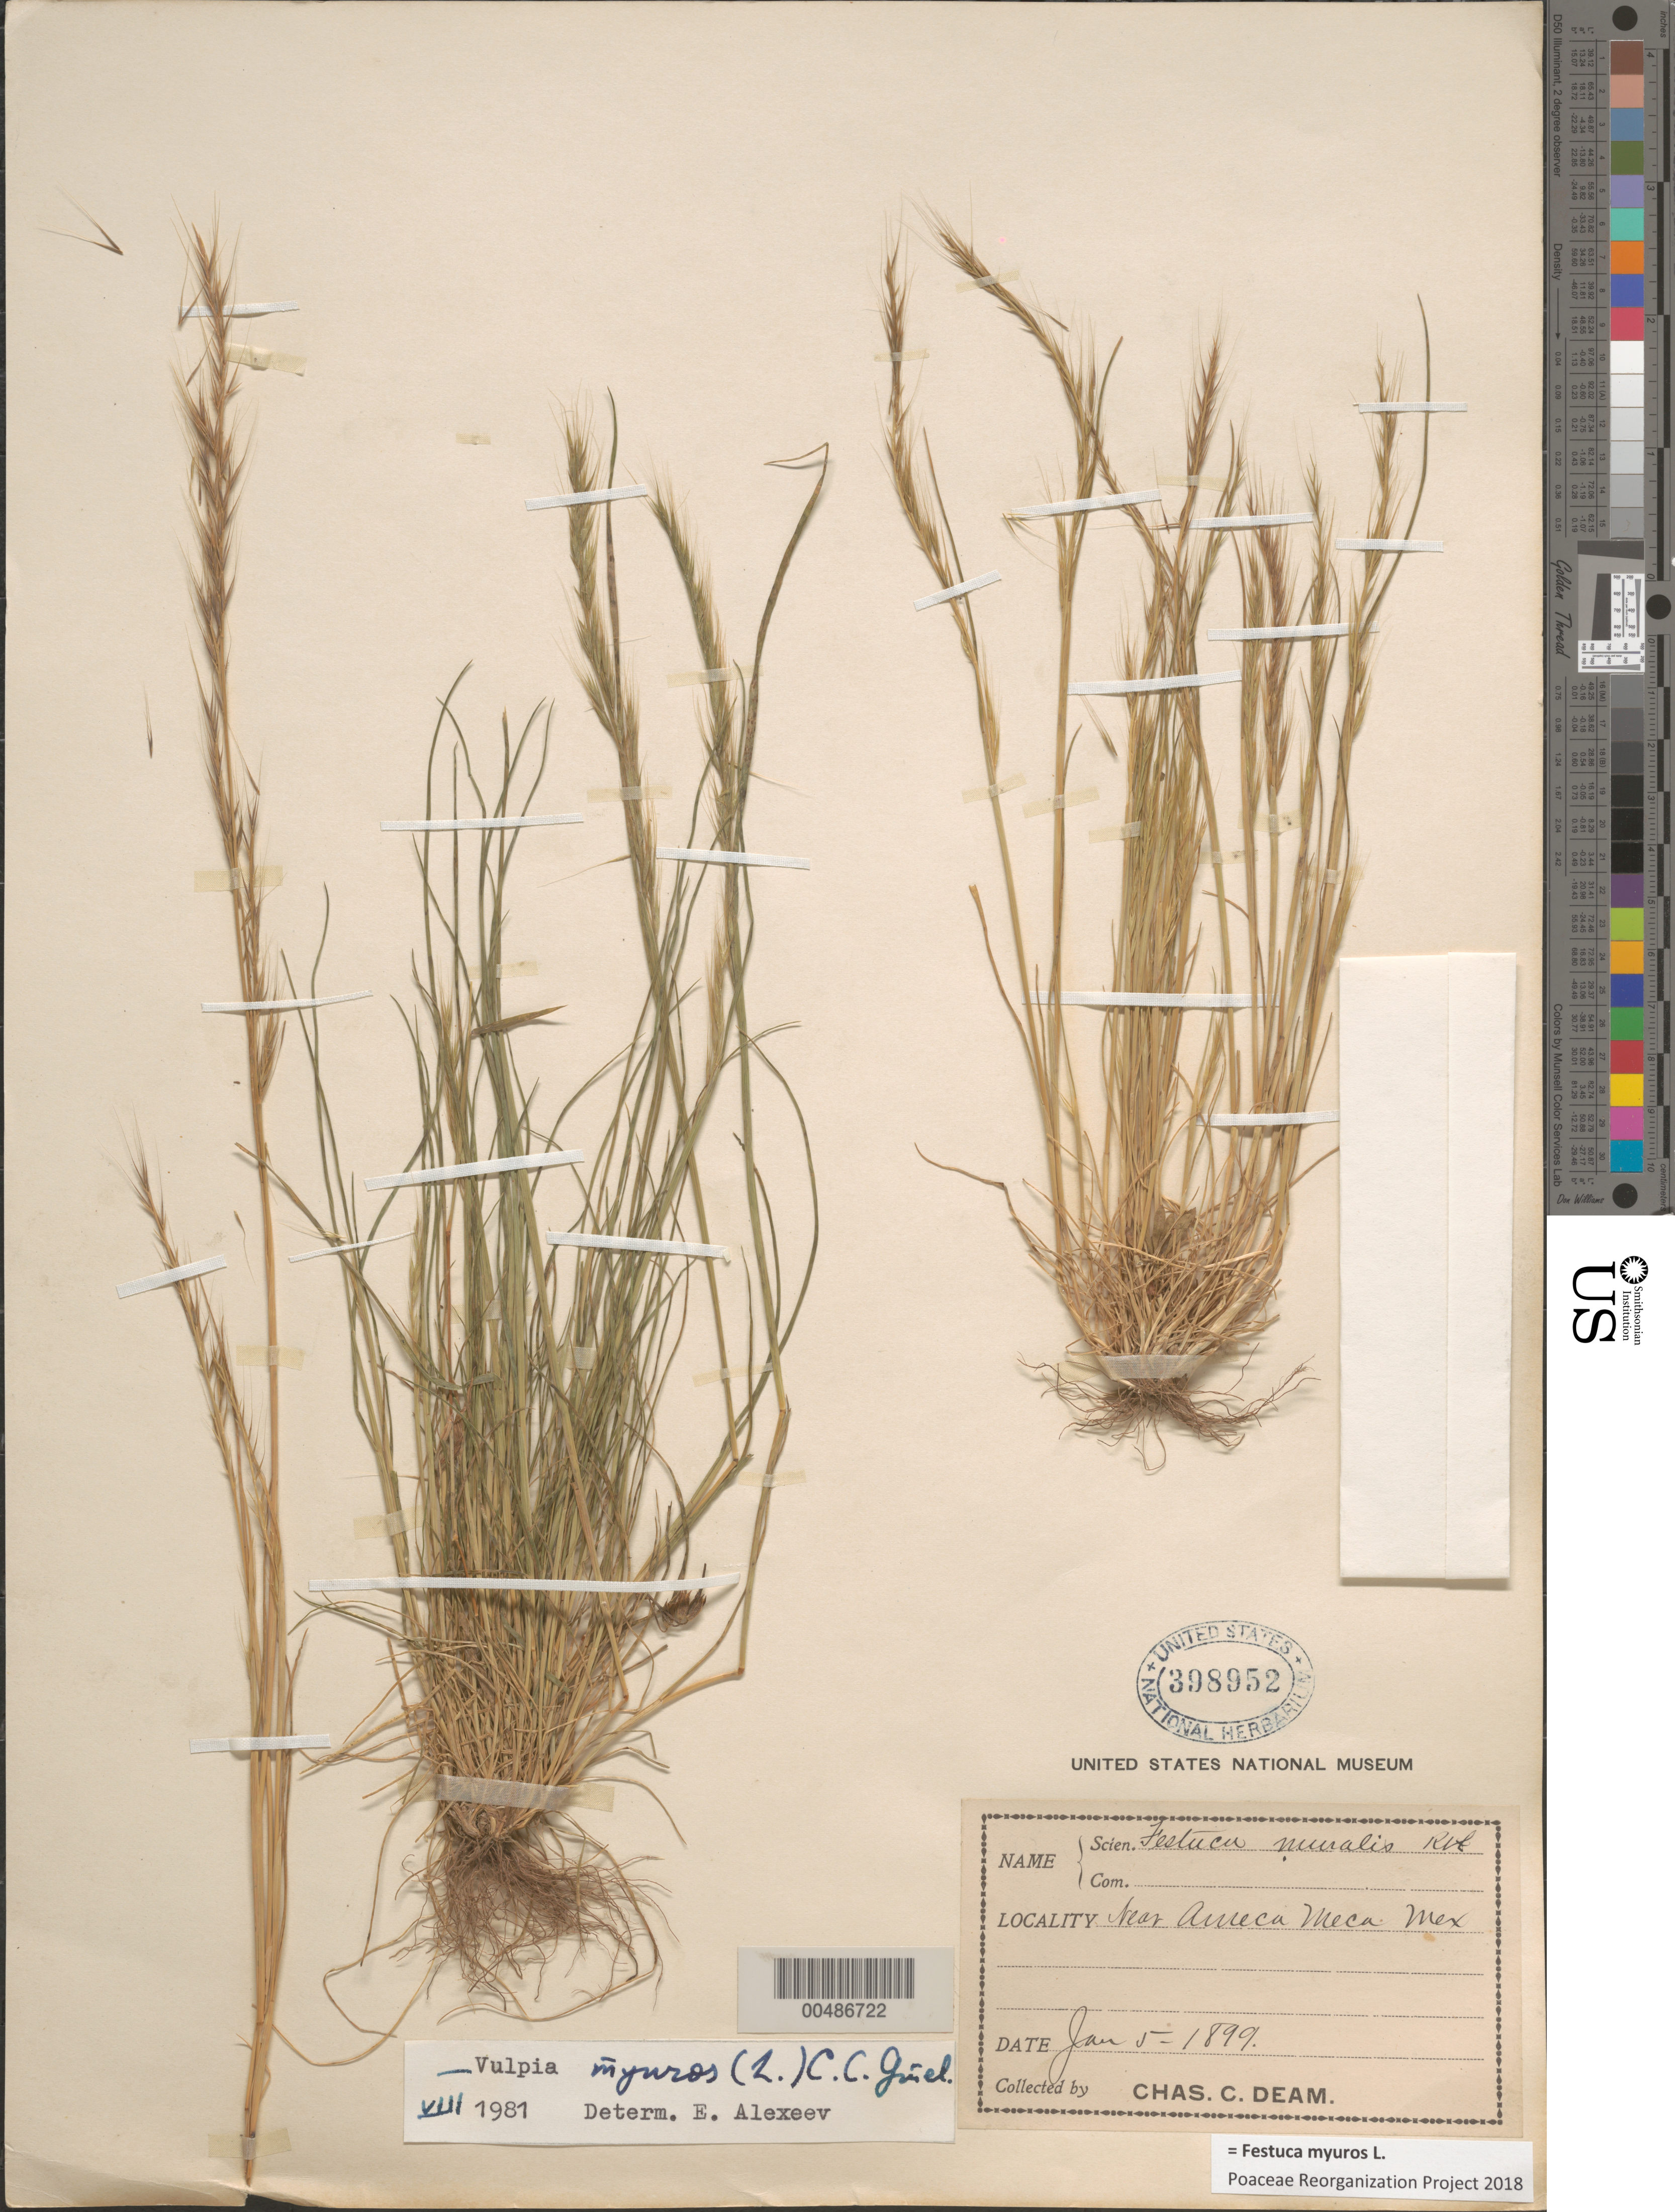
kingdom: Plantae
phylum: Tracheophyta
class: Liliopsida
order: Poales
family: Poaceae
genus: Festuca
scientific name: Festuca myuros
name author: L.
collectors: C. C. Deam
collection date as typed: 5 Jan 1899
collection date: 1899-01-05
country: Mexico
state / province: México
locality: Near Amecameca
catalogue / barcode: US 398952